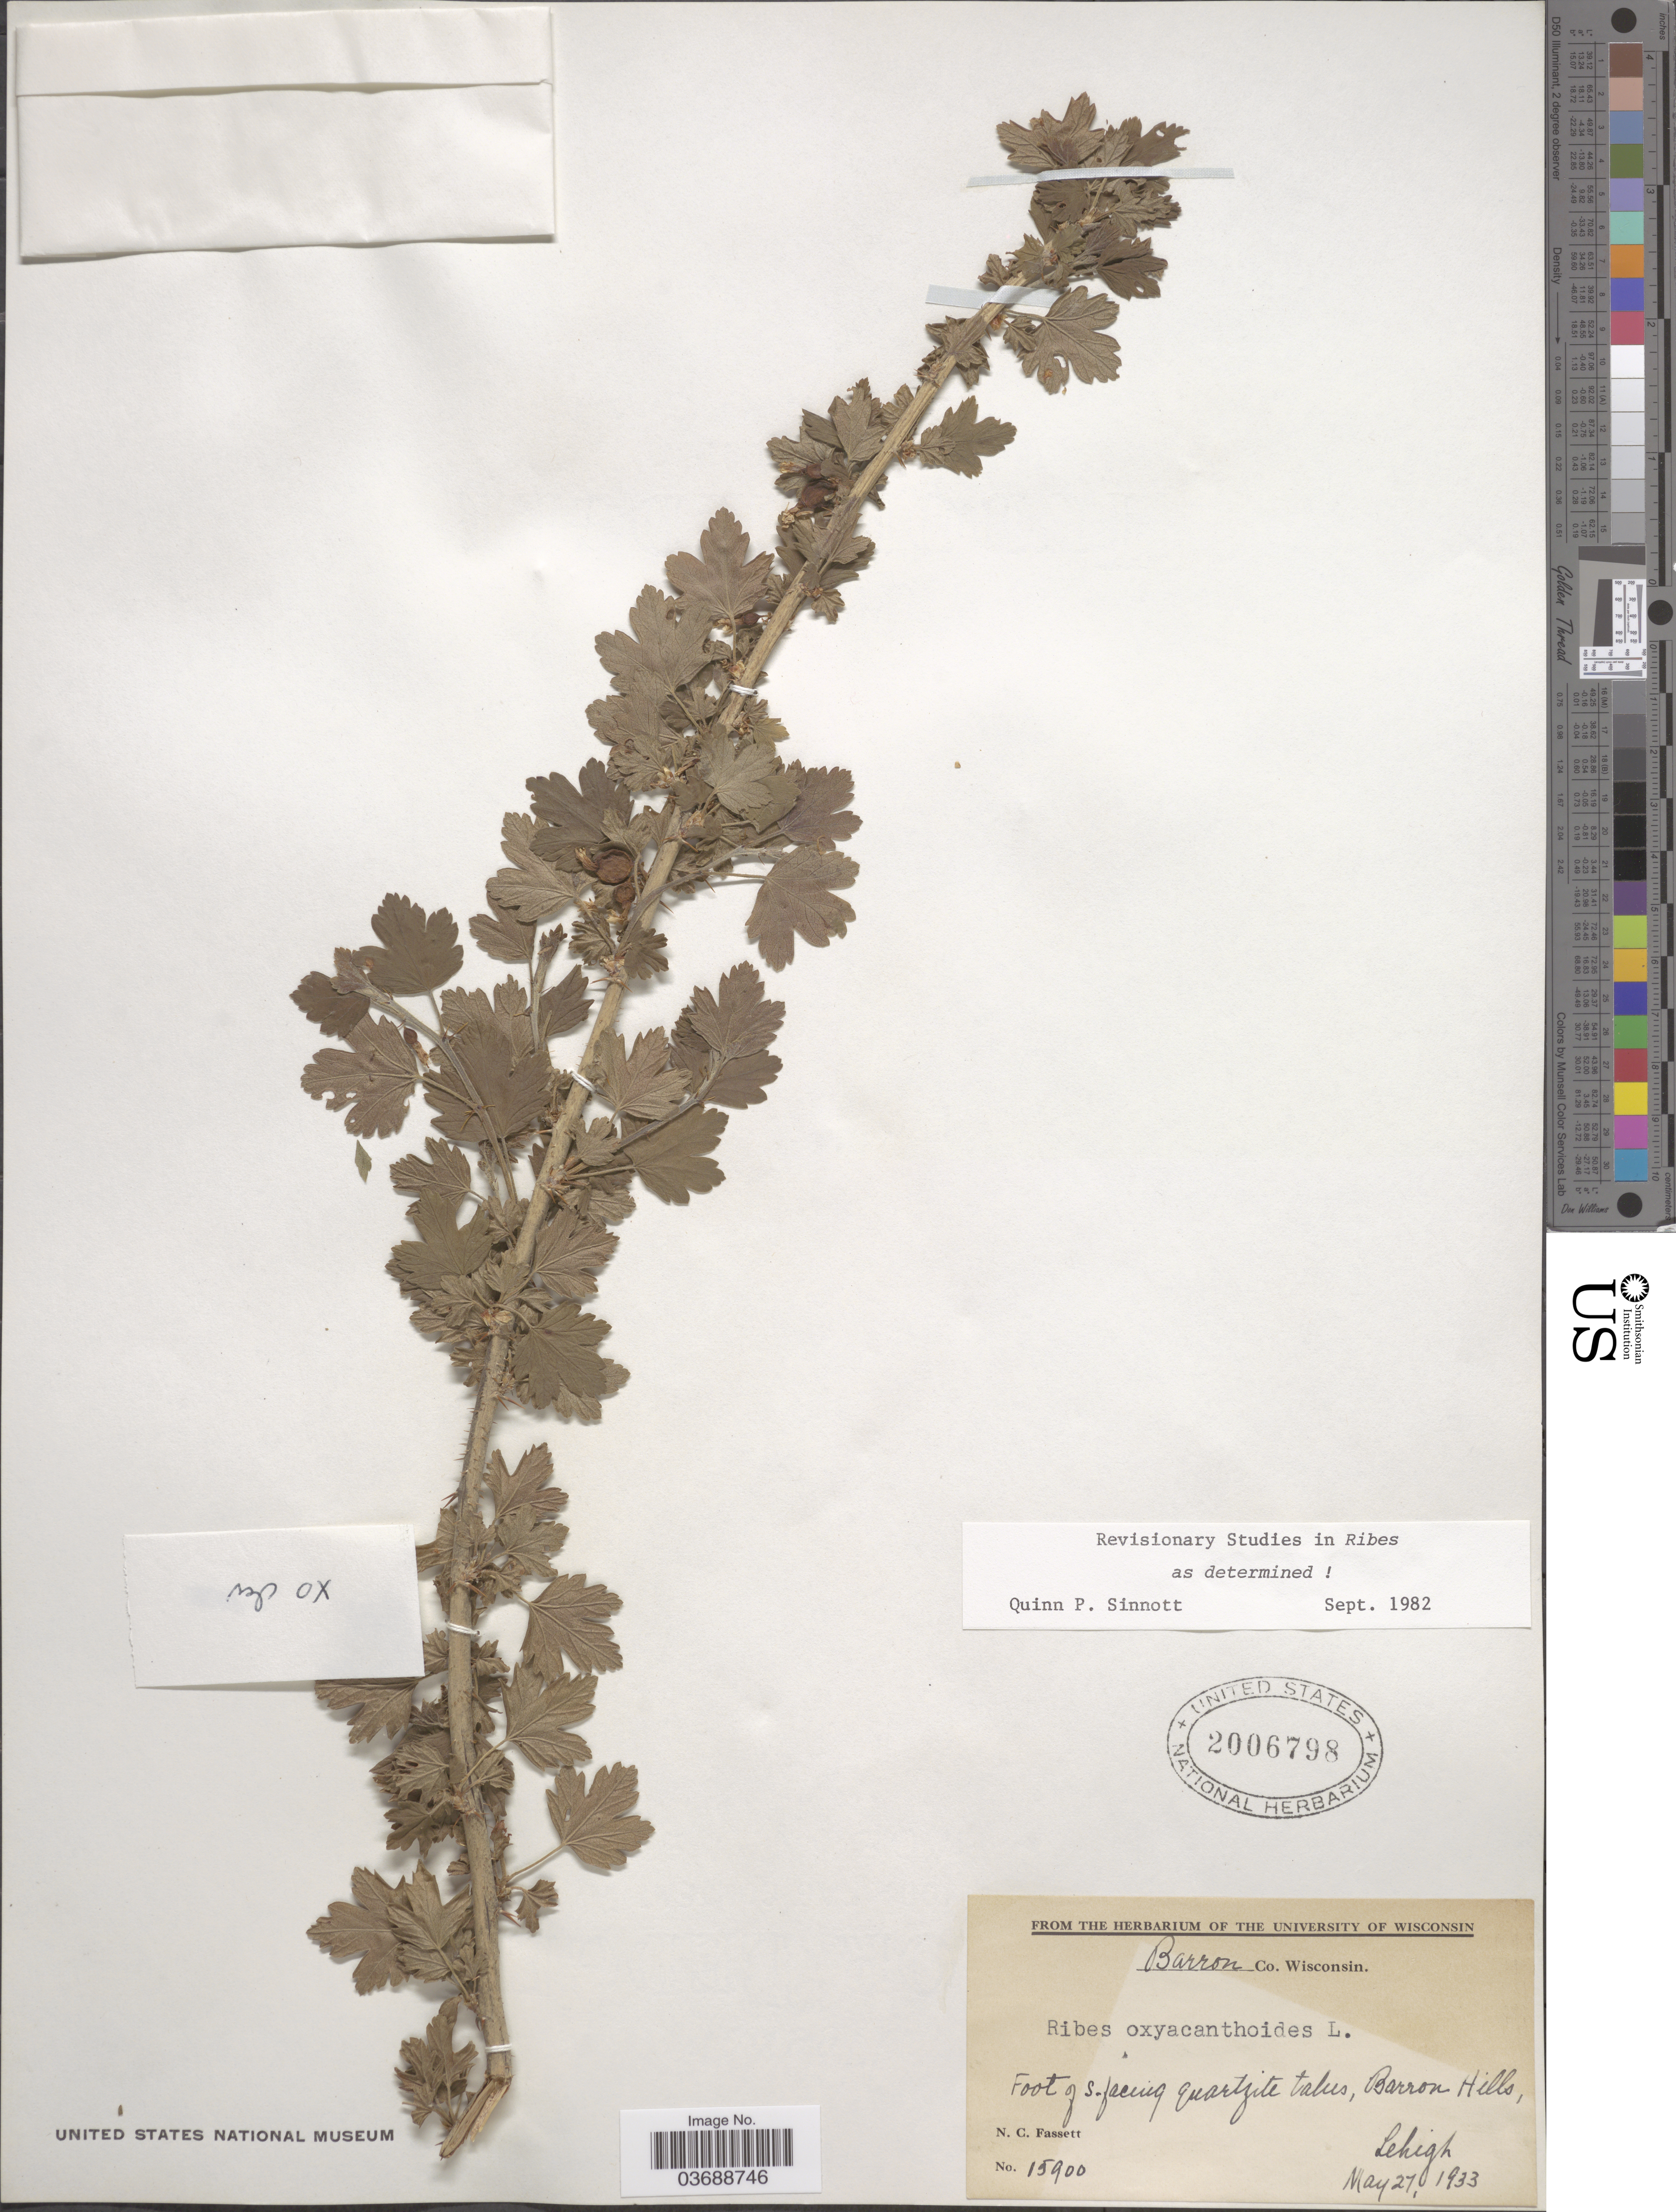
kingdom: Plantae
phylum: Tracheophyta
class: Magnoliopsida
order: Saxifragales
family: Grossulariaceae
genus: Ribes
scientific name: Ribes oxyacanthoides subsp. oxyacanthoides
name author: L.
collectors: N. C. Fassett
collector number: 15900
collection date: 1933-05-27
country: United States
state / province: Wisconsin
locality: Barron Co. Foot of S. facing quartzite talus, Barron Hills, Lehigh.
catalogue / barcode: US 2006798